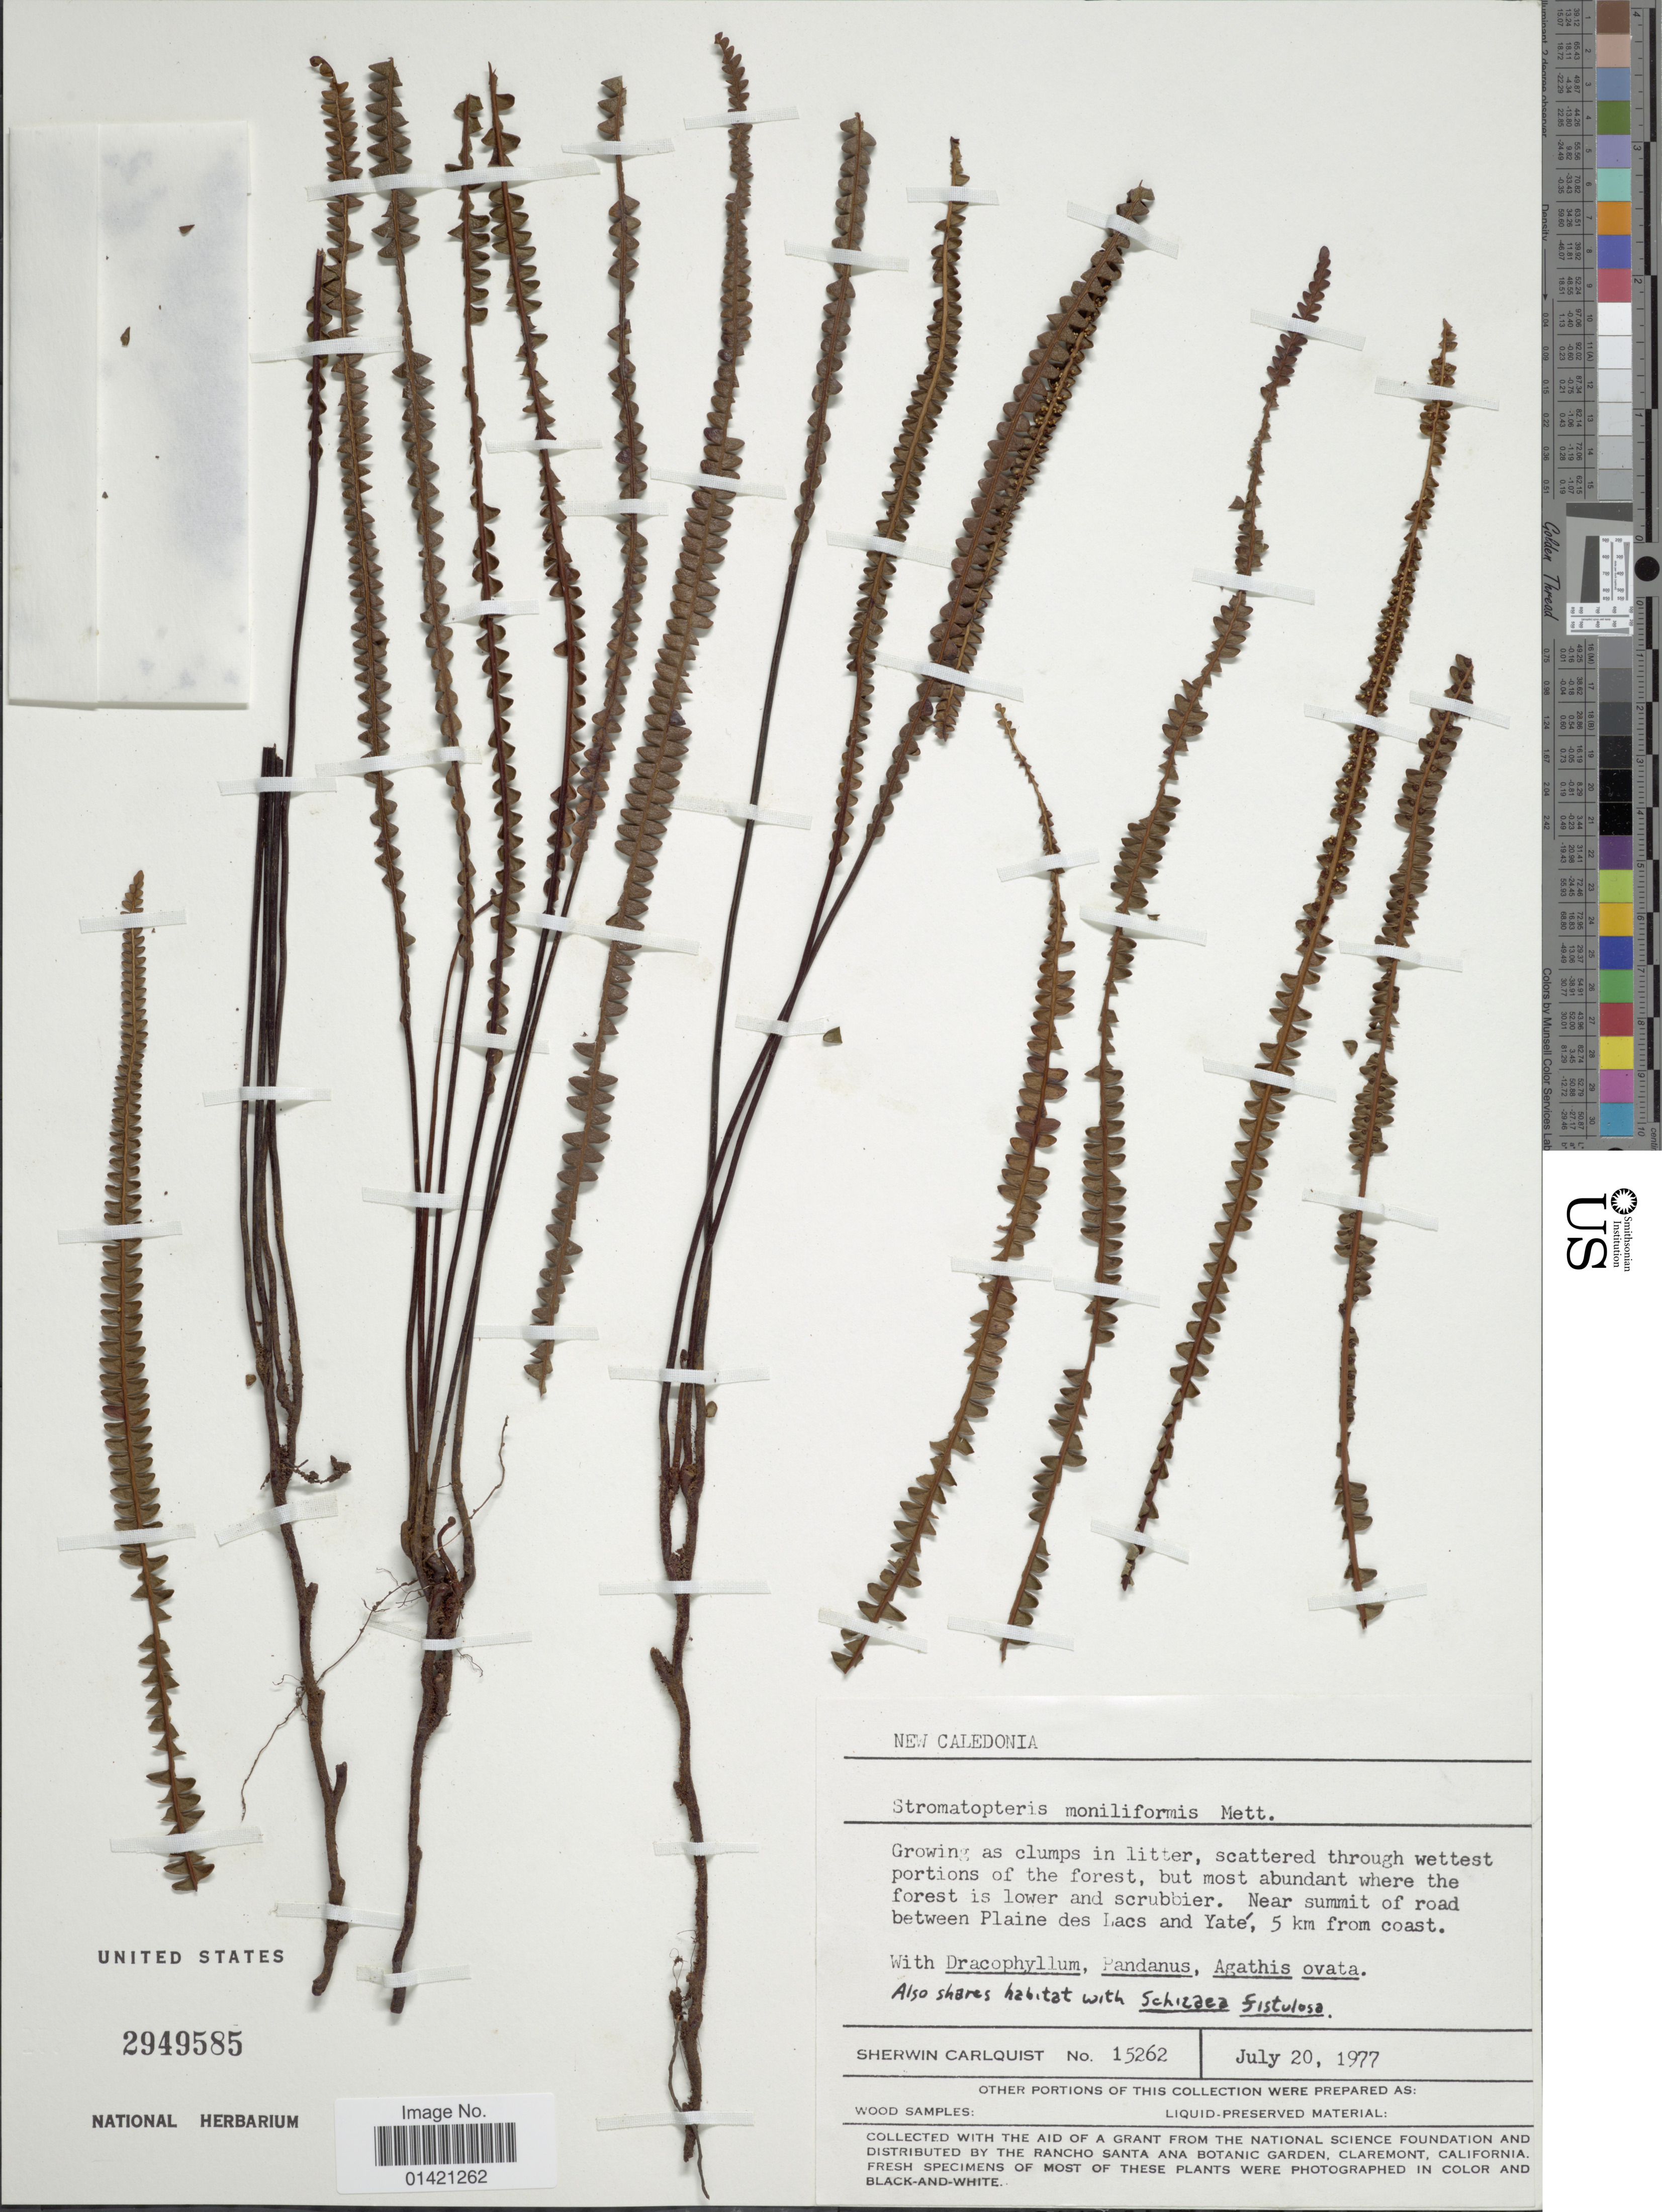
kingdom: Plantae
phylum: Tracheophyta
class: Polypodiopsida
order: Gleicheniales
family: Gleicheniaceae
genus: Stromatopteris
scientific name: Stromatopteris moniliformis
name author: Mett.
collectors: S. Carlquist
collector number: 15262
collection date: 1977-07-20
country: New Caledonia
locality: Near summit of road between Plaine des Lacs and Yate, 5 km from coast.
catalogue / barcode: US 2949585